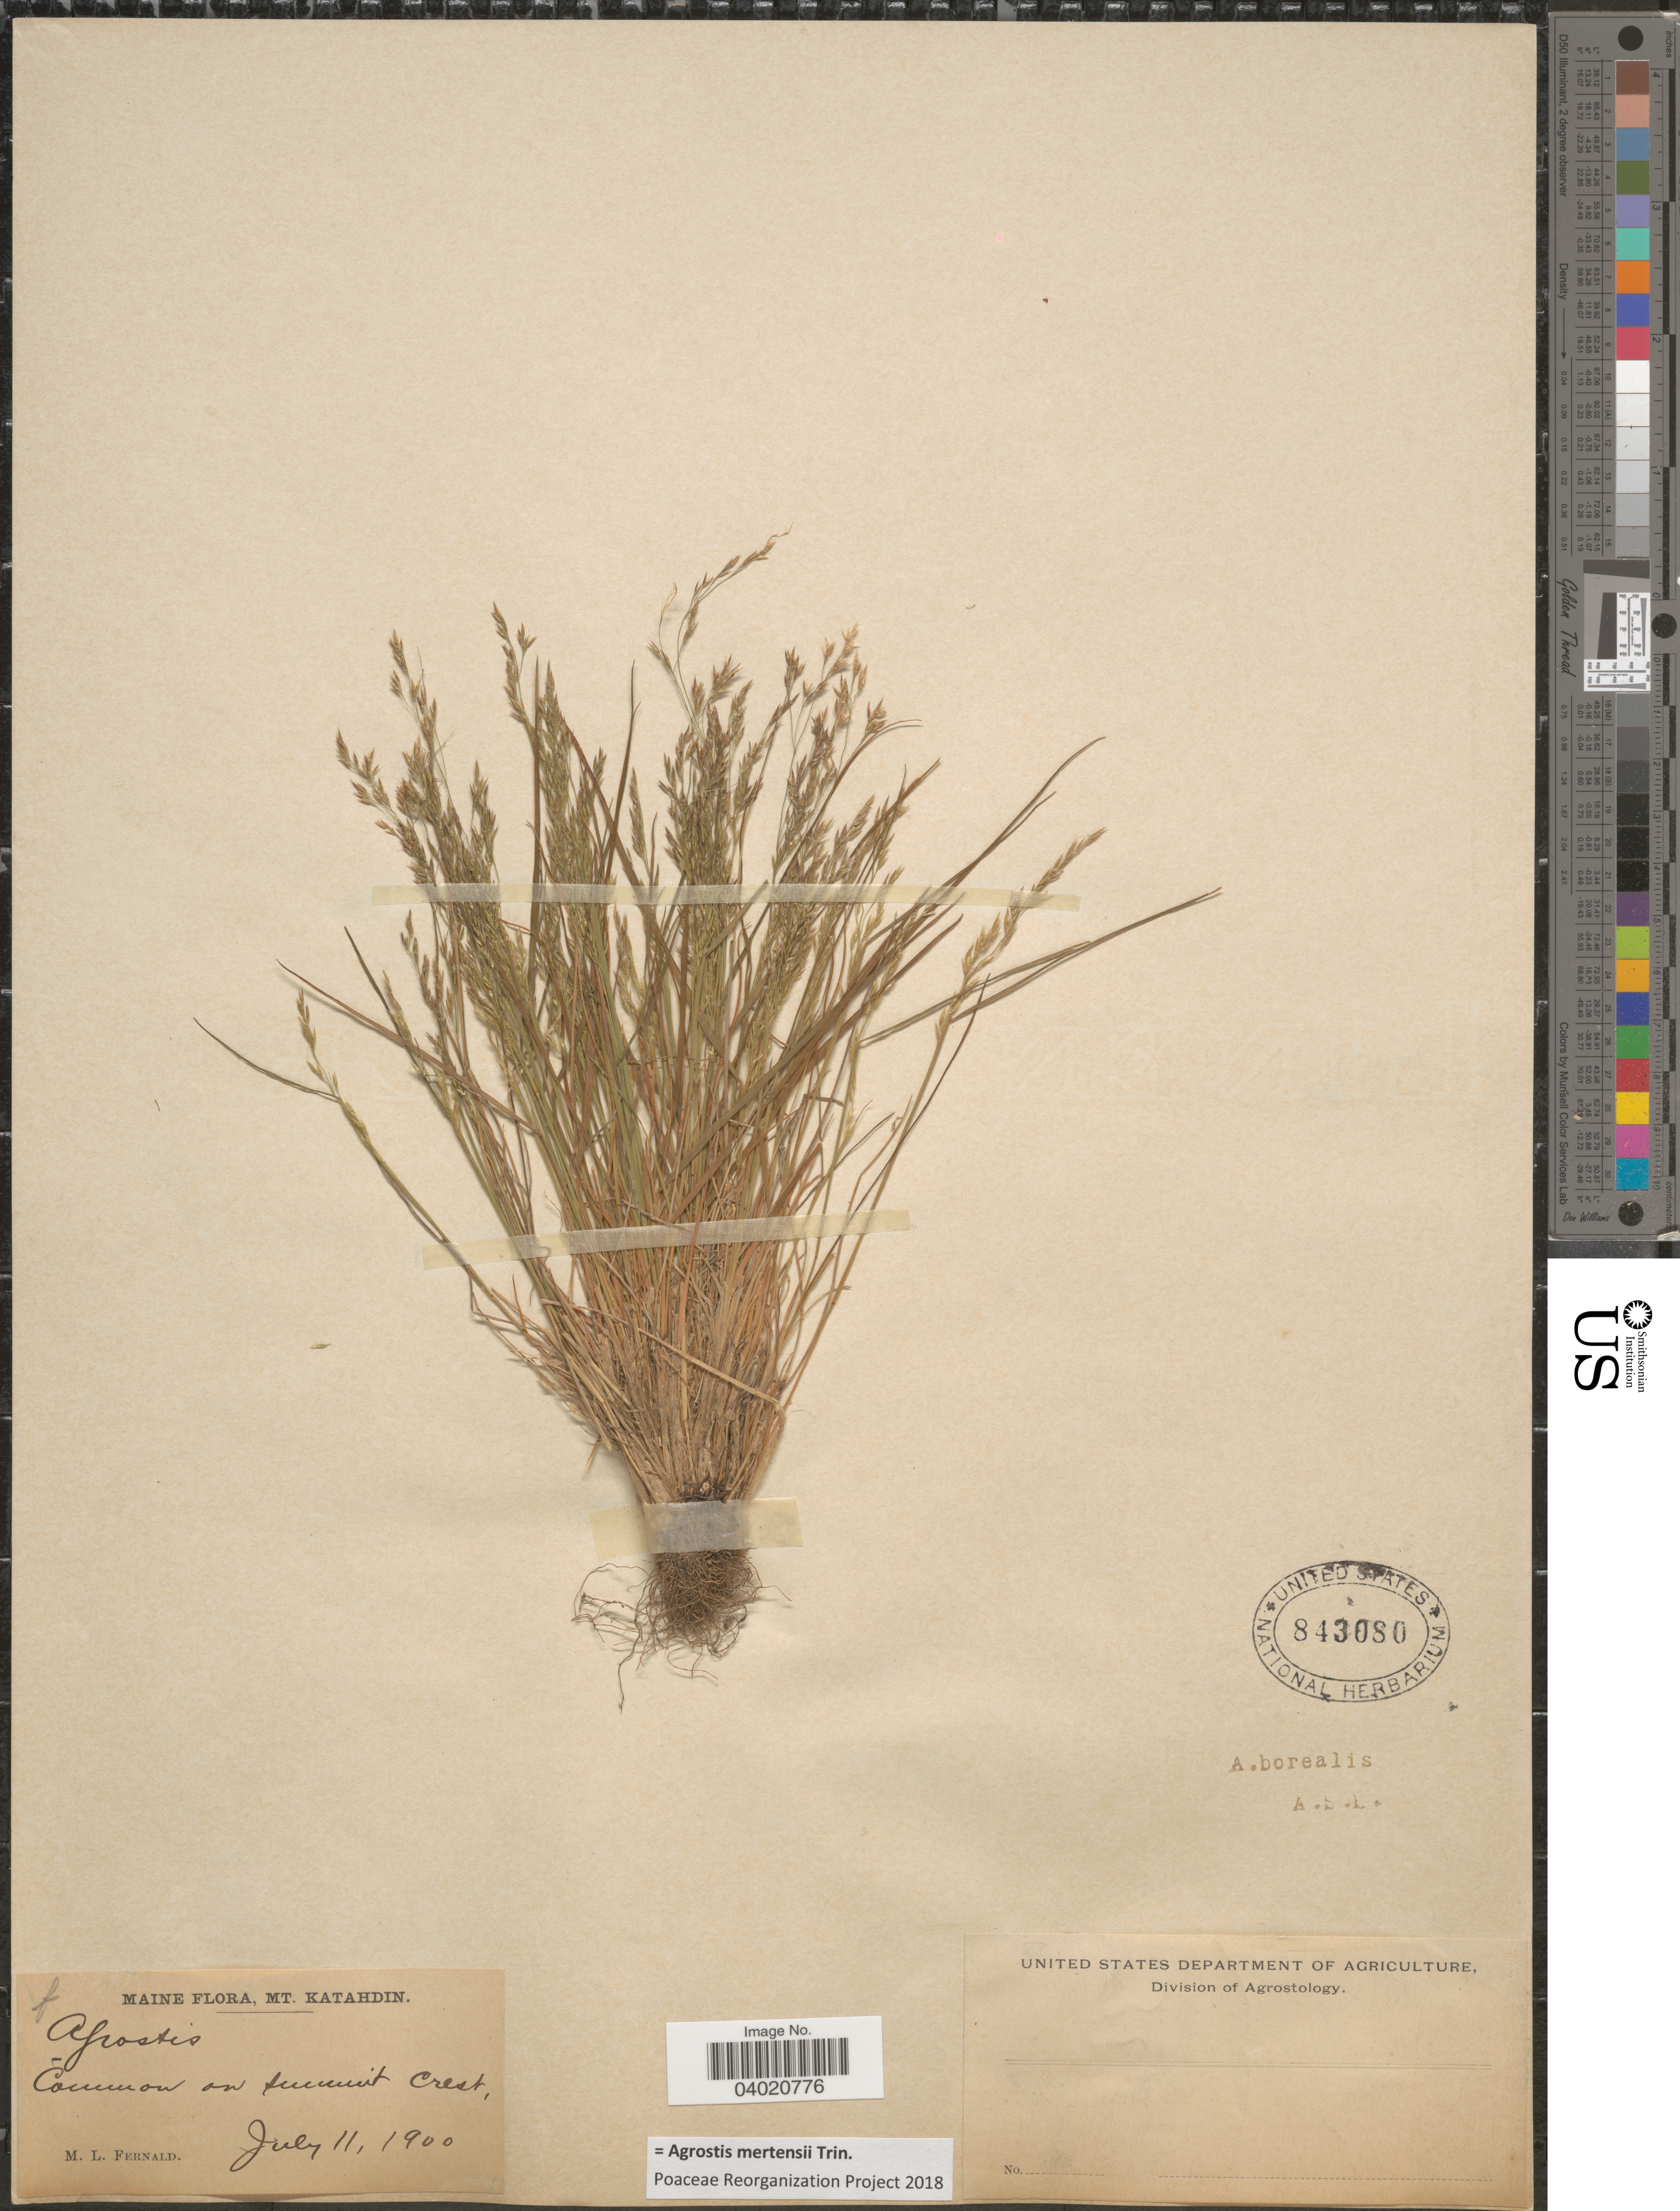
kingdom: Plantae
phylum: Tracheophyta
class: Liliopsida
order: Poales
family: Poaceae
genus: Agrostis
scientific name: Agrostis mertensii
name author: Trin.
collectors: M. L. Fernald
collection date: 1900-07-11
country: United States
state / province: Maine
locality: Mt. Katahdin.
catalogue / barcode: US 843080